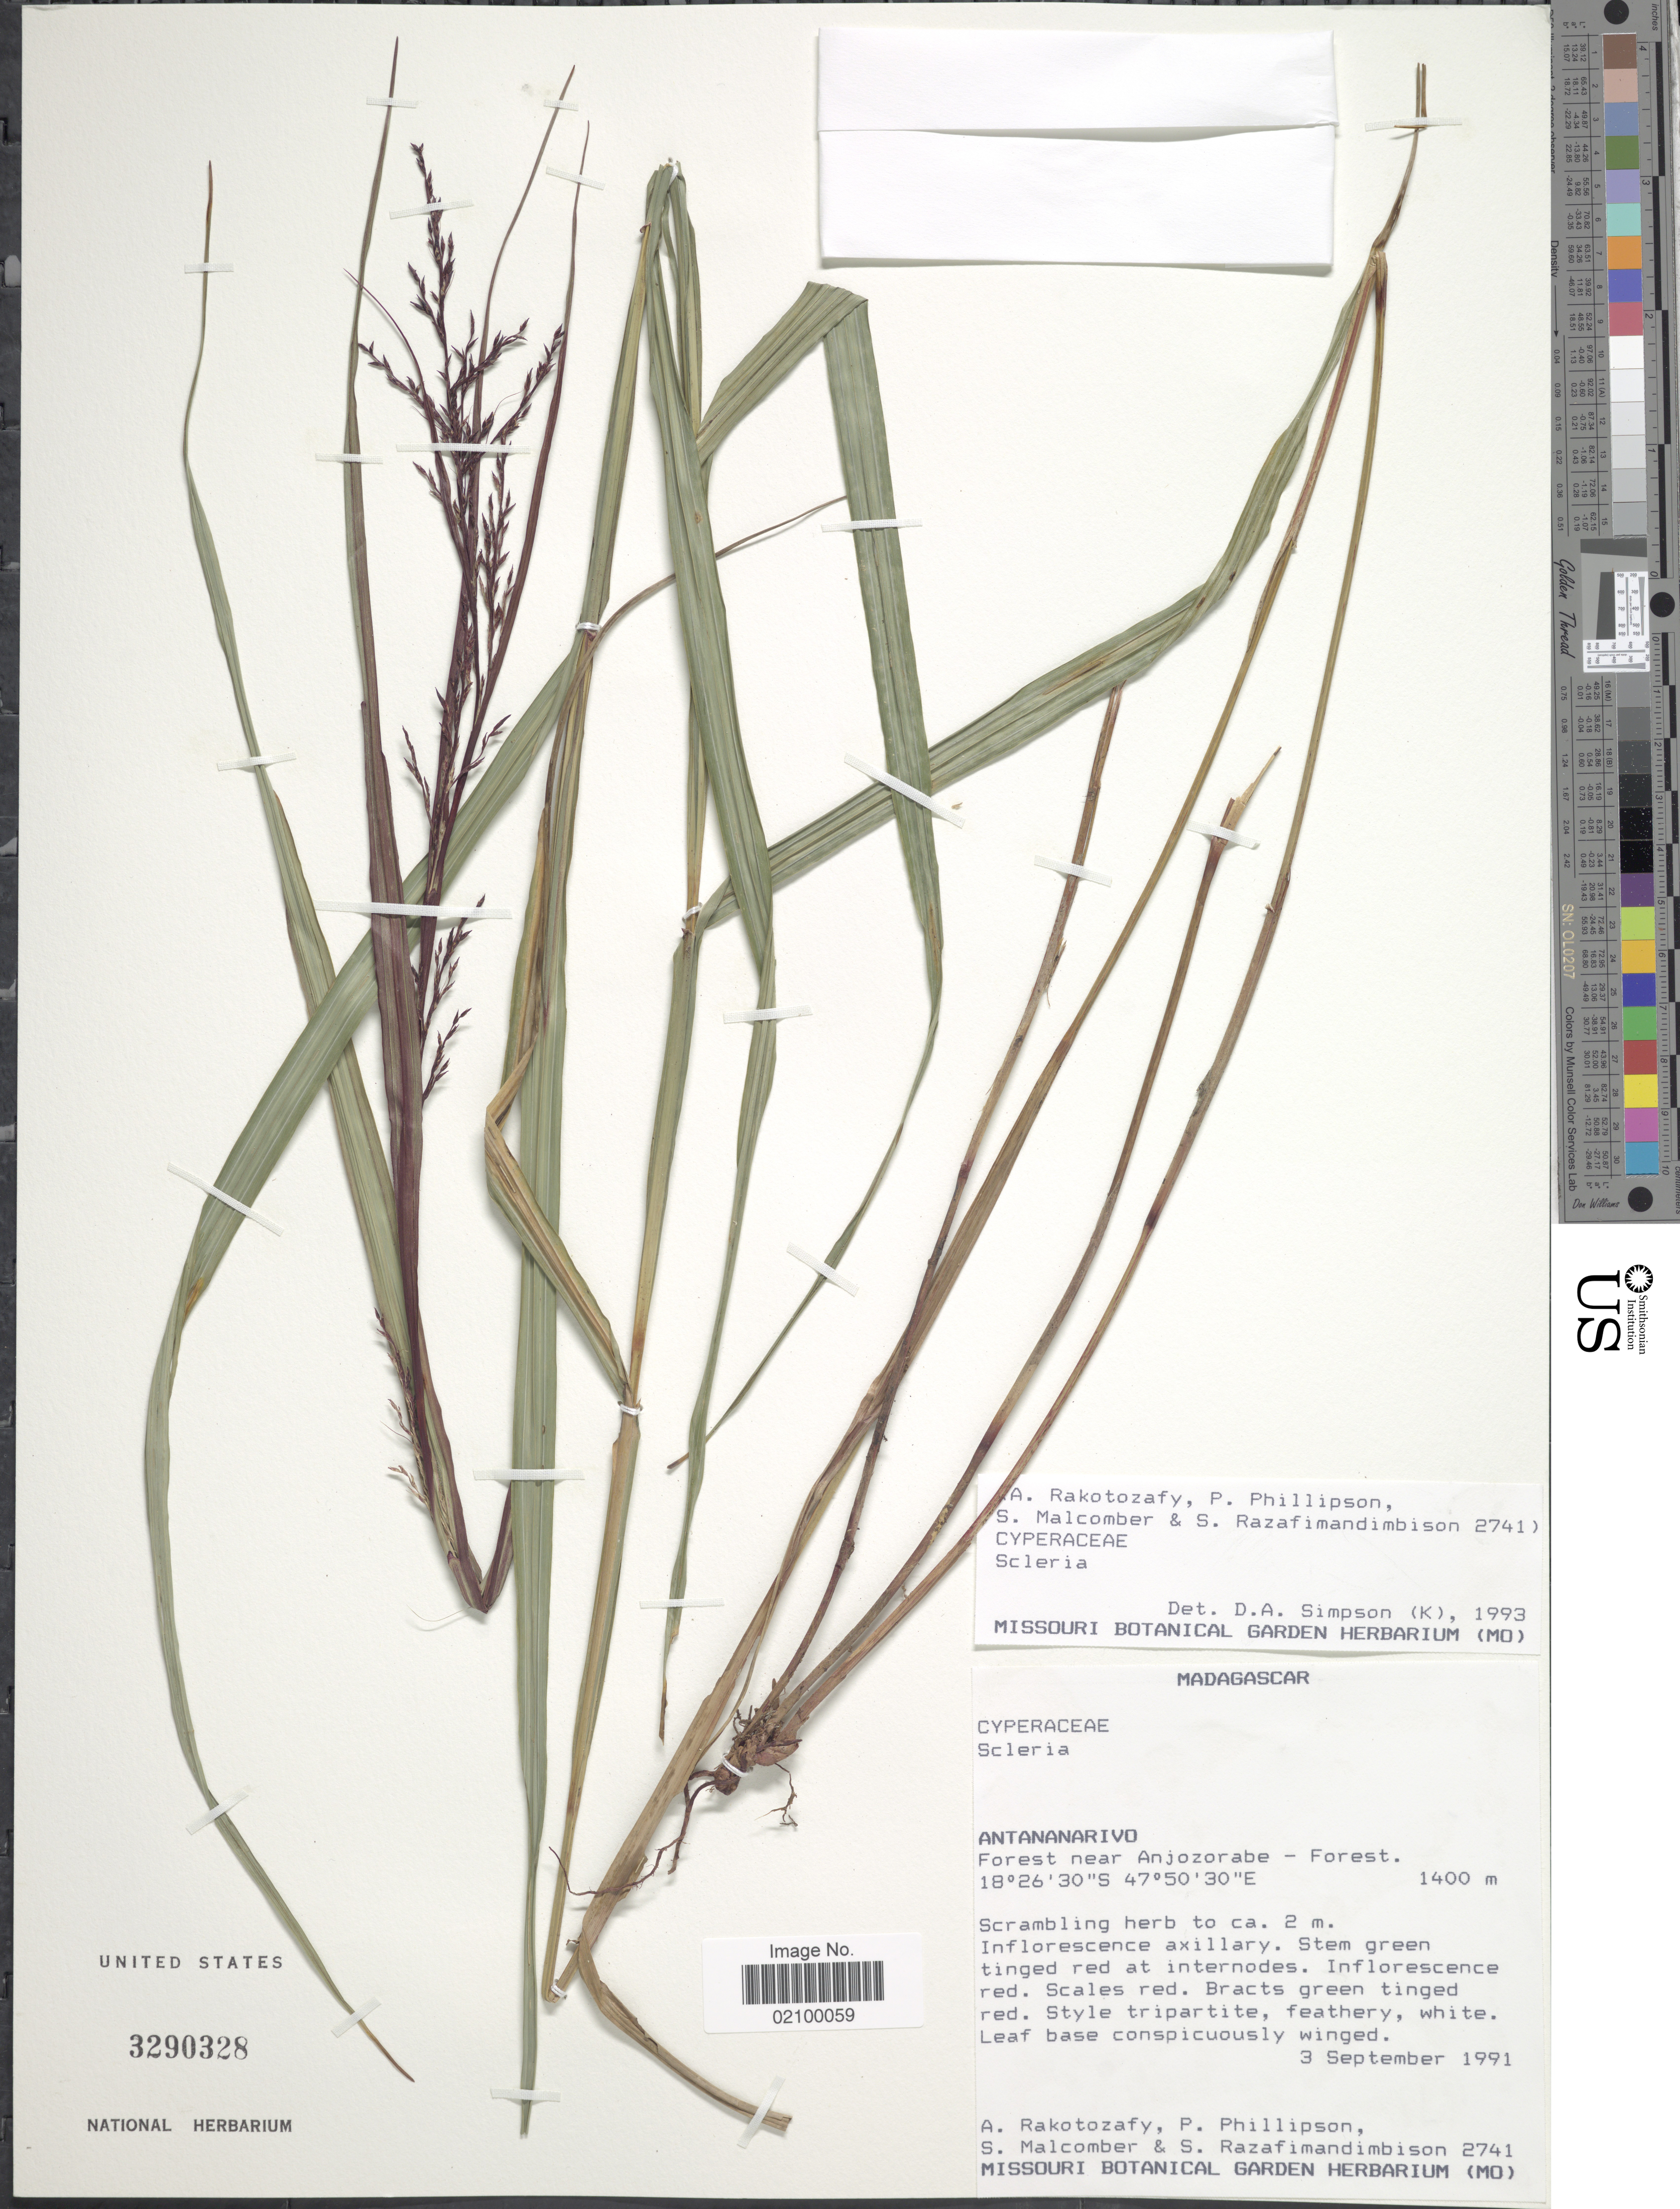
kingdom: Plantae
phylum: Tracheophyta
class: Liliopsida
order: Poales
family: Cyperaceae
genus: Scleria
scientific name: Scleria sp.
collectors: A. Rakotozafy, P. B. Phillipson, S. T. Malcomber & S. G. Razafimandimbison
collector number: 2741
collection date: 1991-09-03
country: Madagascar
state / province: Analamanga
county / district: Anjozorobe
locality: Forest near Anjozorabe - Forest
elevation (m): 1400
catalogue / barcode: US 3290328